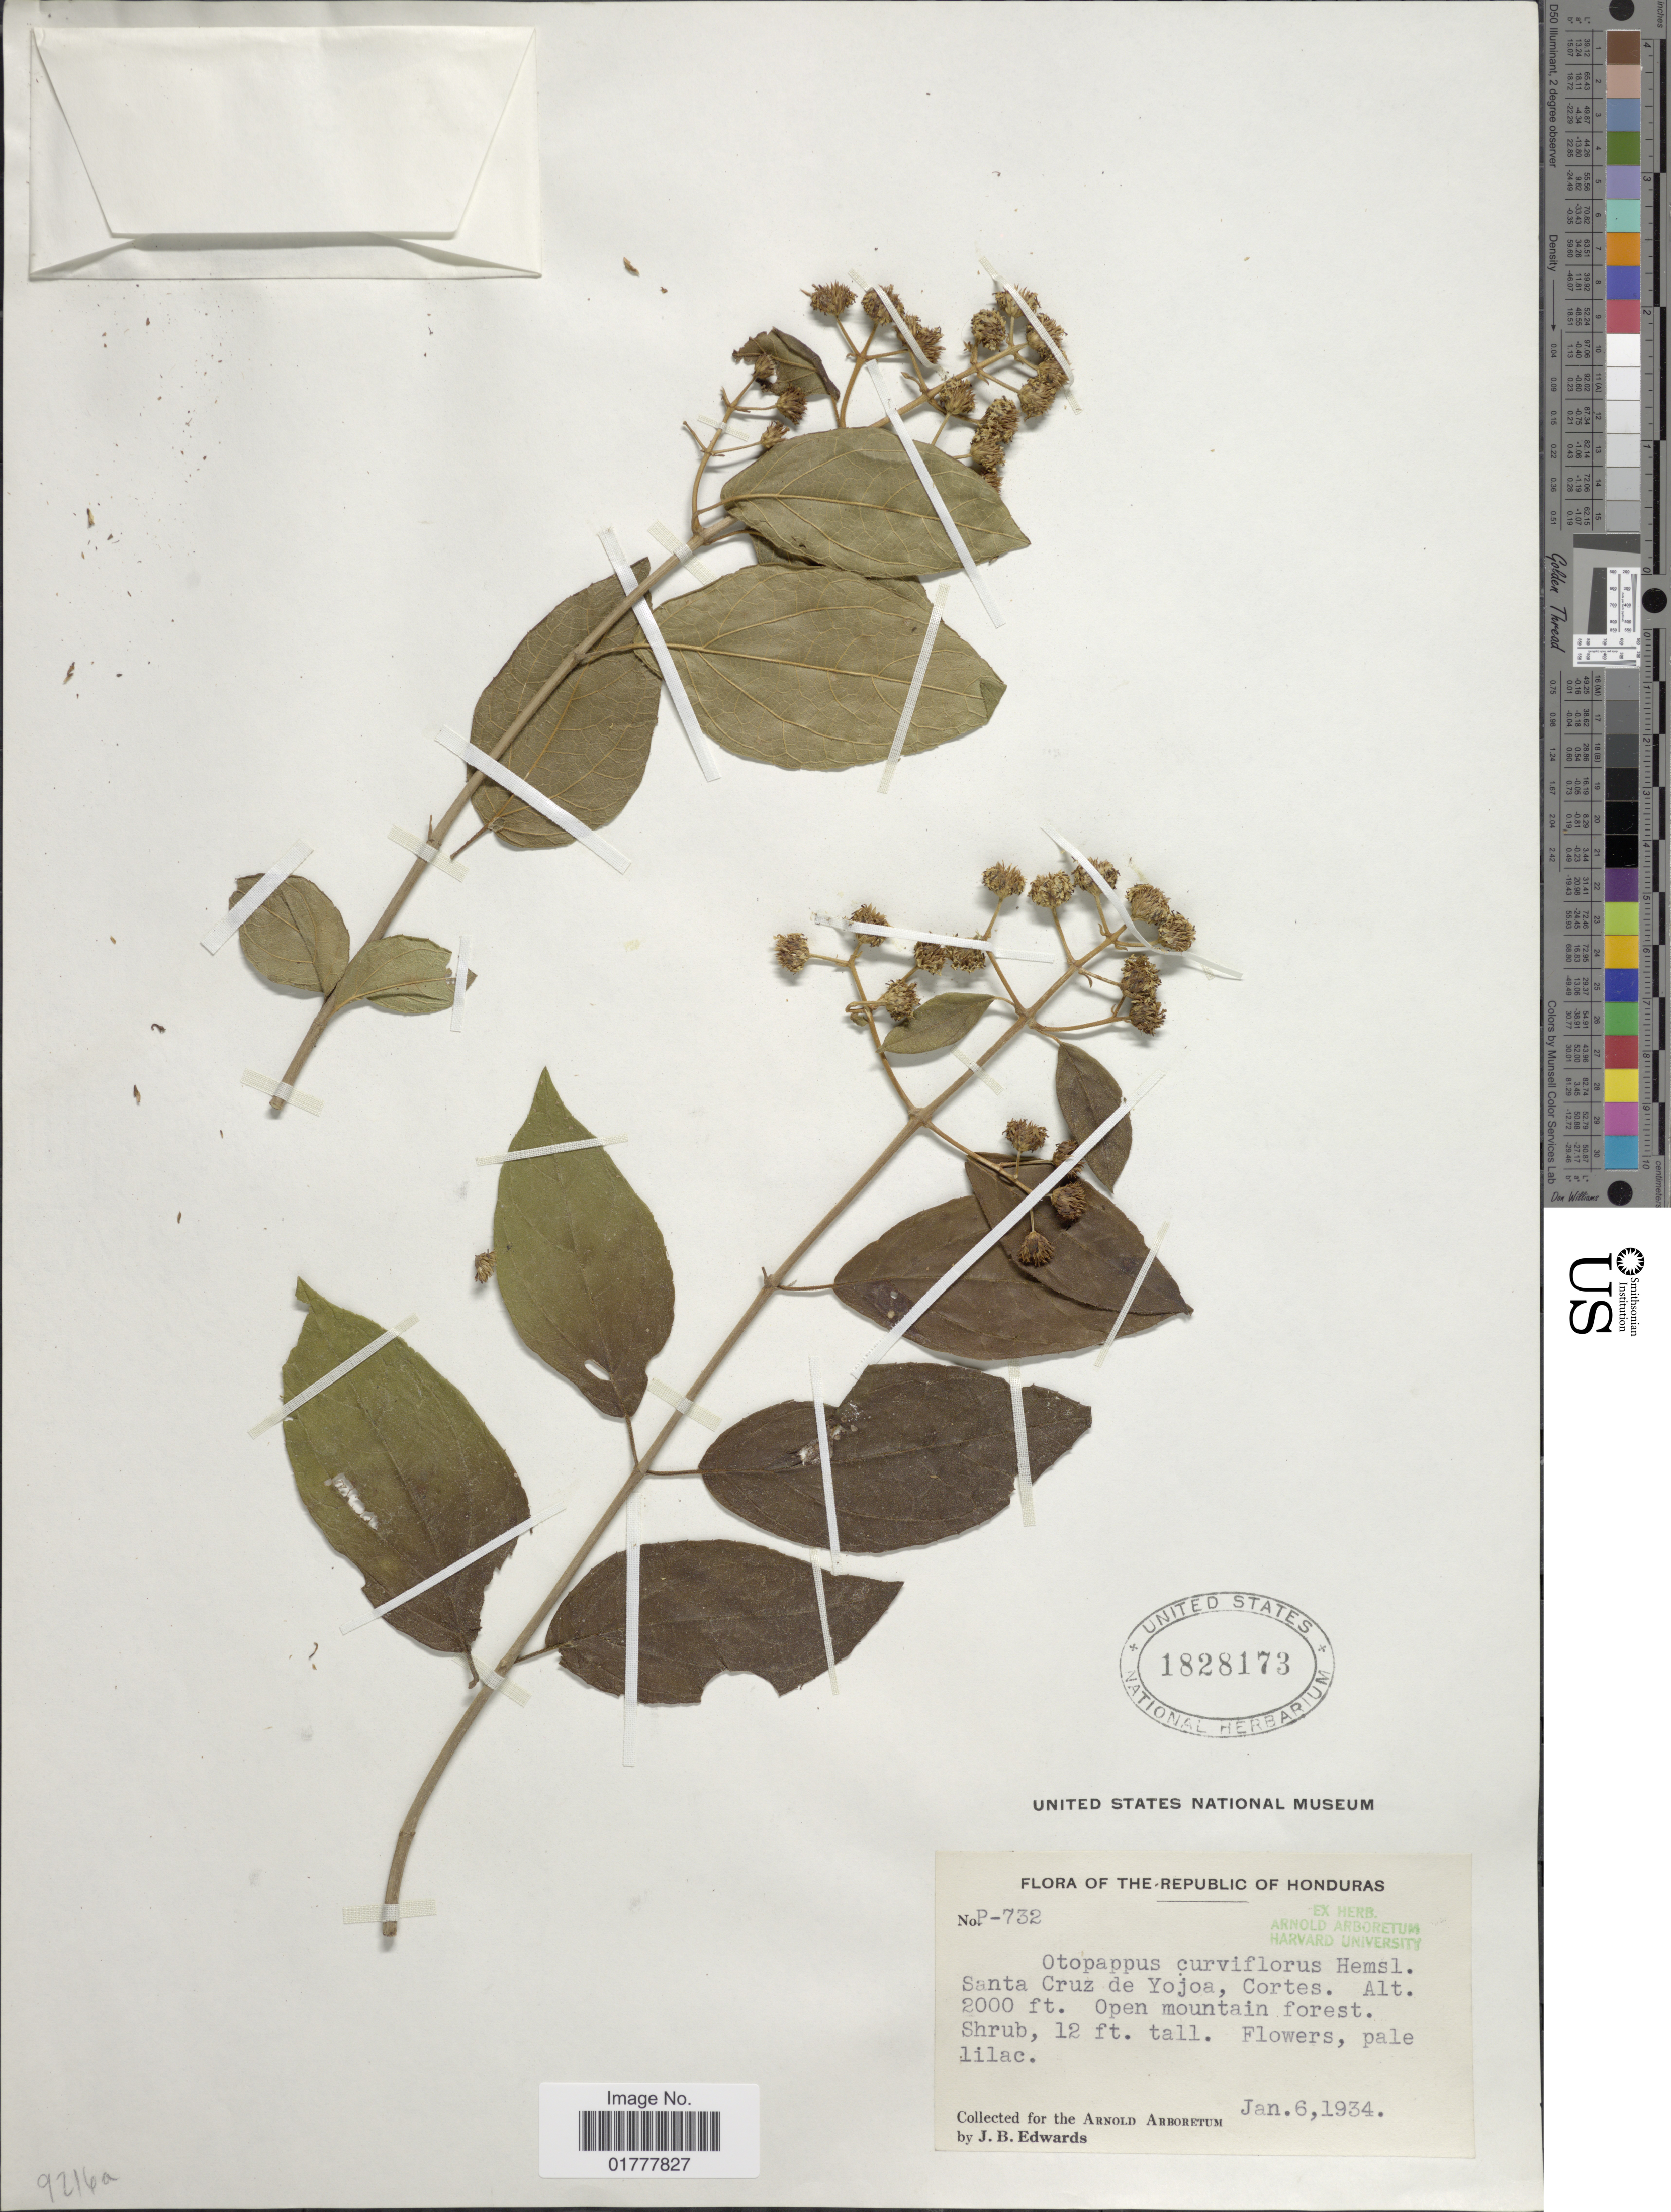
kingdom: Plantae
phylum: Tracheophyta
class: Magnoliopsida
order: Asterales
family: Asteraceae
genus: Otopappus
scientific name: Otopappus curviflorus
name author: (R. Br.) Hemsl.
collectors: J. B. Edwards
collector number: P-732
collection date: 1934-01-06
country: Honduras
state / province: Cortés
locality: Republic of Honduras, Santa Cruz de Yojoa, Cortes.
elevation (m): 610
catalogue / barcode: US 1828173